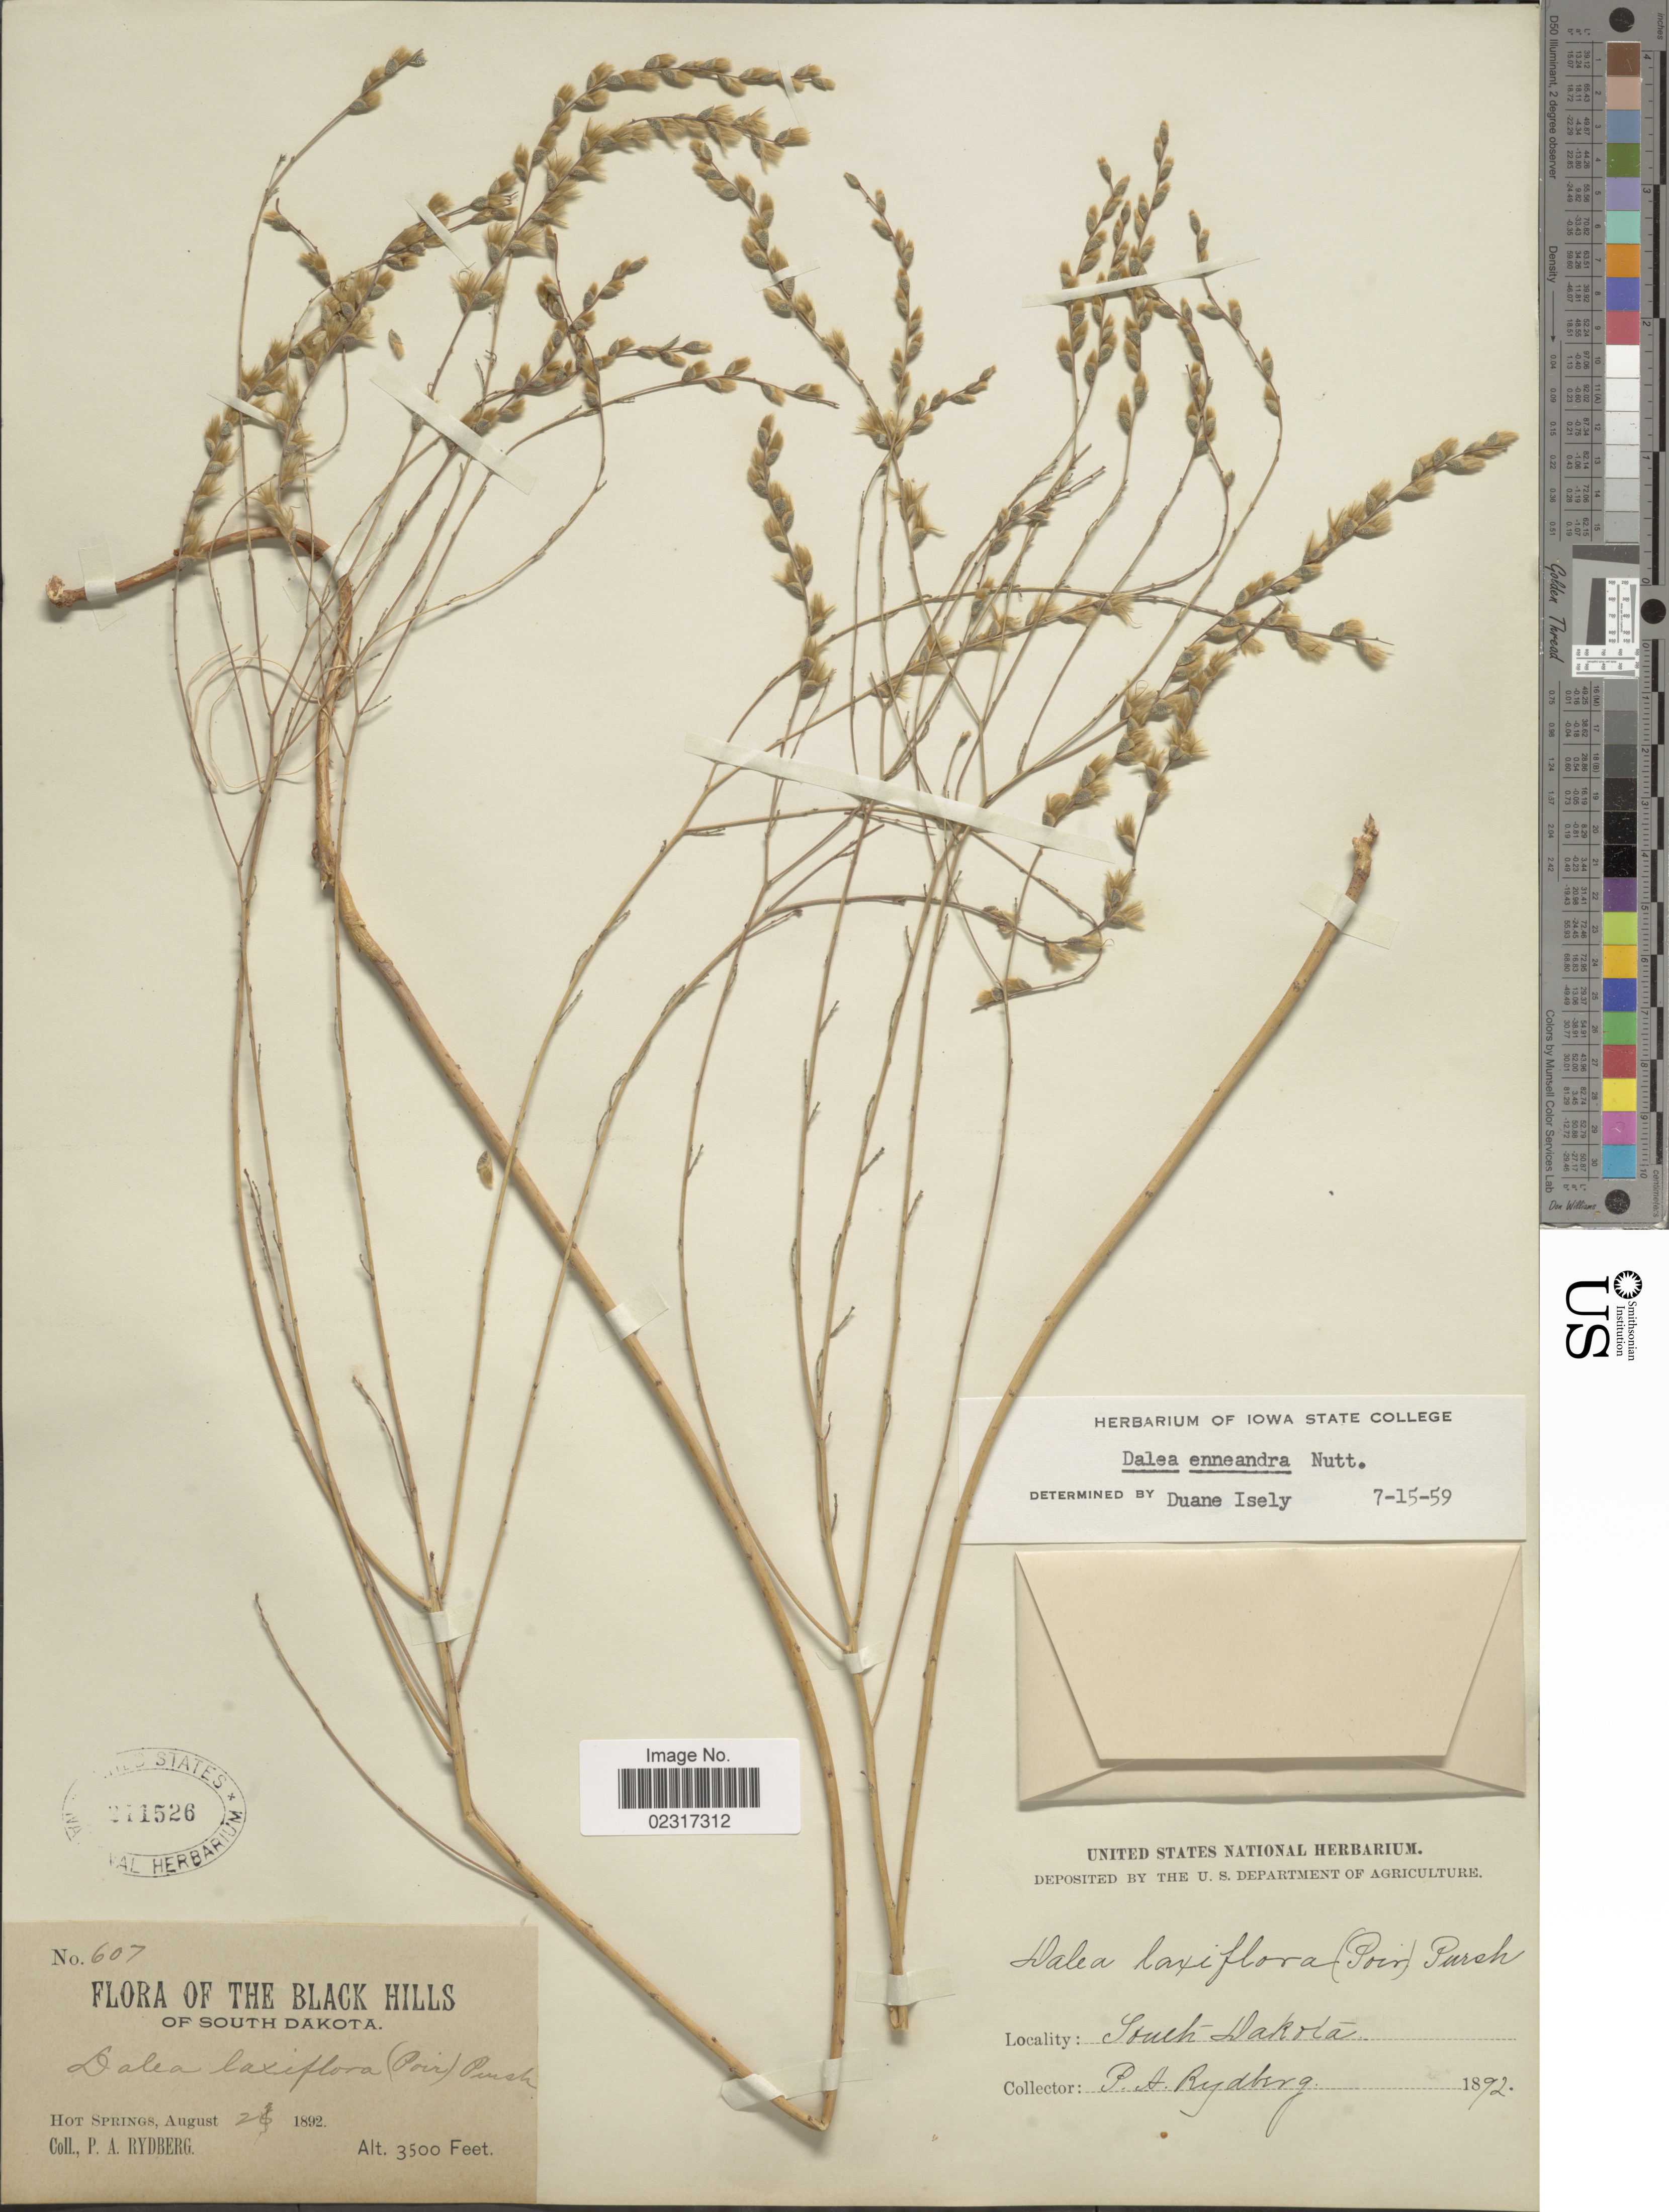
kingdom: Plantae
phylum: Tracheophyta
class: Magnoliopsida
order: Fabales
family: Fabaceae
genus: Dalea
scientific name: Dalea enneandra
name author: Nutt.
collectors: P. A. Rydberg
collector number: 607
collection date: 1892-07-26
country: United States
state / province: South Dakota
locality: The Black Hills. Hot Springs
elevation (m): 1067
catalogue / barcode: US 211526